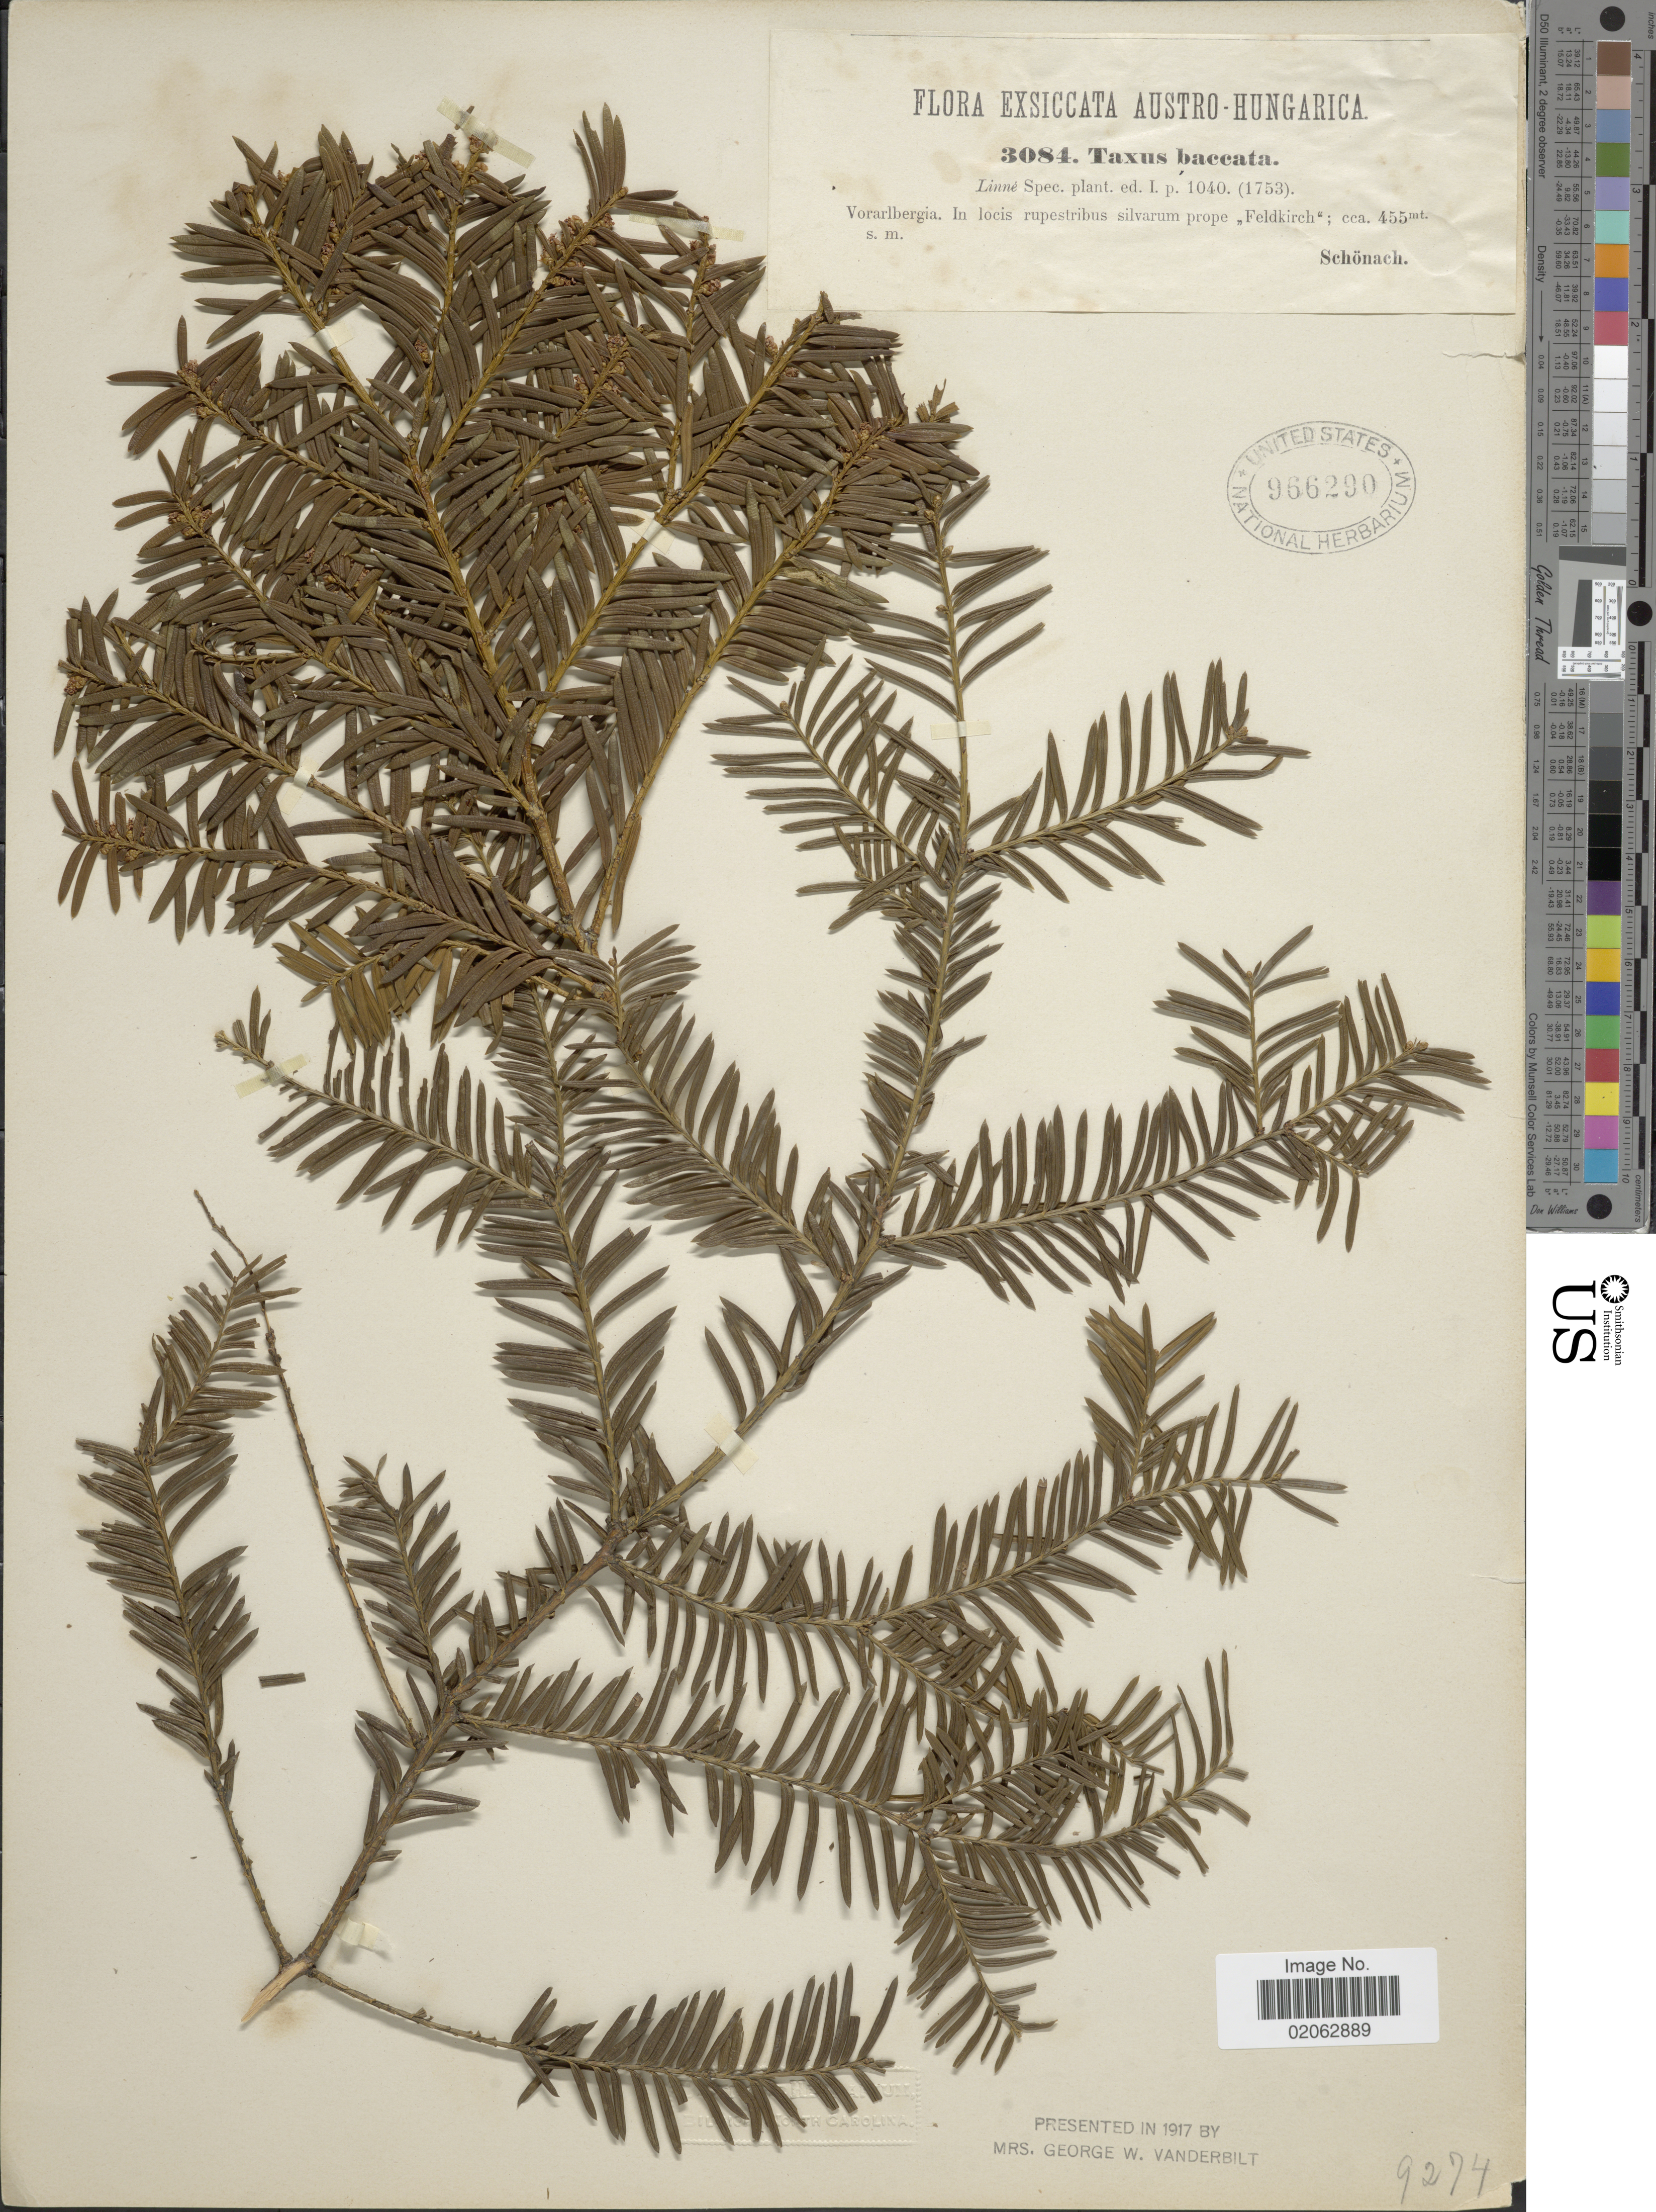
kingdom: Plantae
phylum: Tracheophyta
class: Pinopsida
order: Pinales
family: Taxaceae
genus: Taxus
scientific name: Taxus baccata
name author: L.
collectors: Schönach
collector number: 3084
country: Austria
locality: Austro-Hungarica, Vorarlbergia, in locis rupestribus silvarum prope "Feldkirch".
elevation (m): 455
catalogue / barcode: US 966290